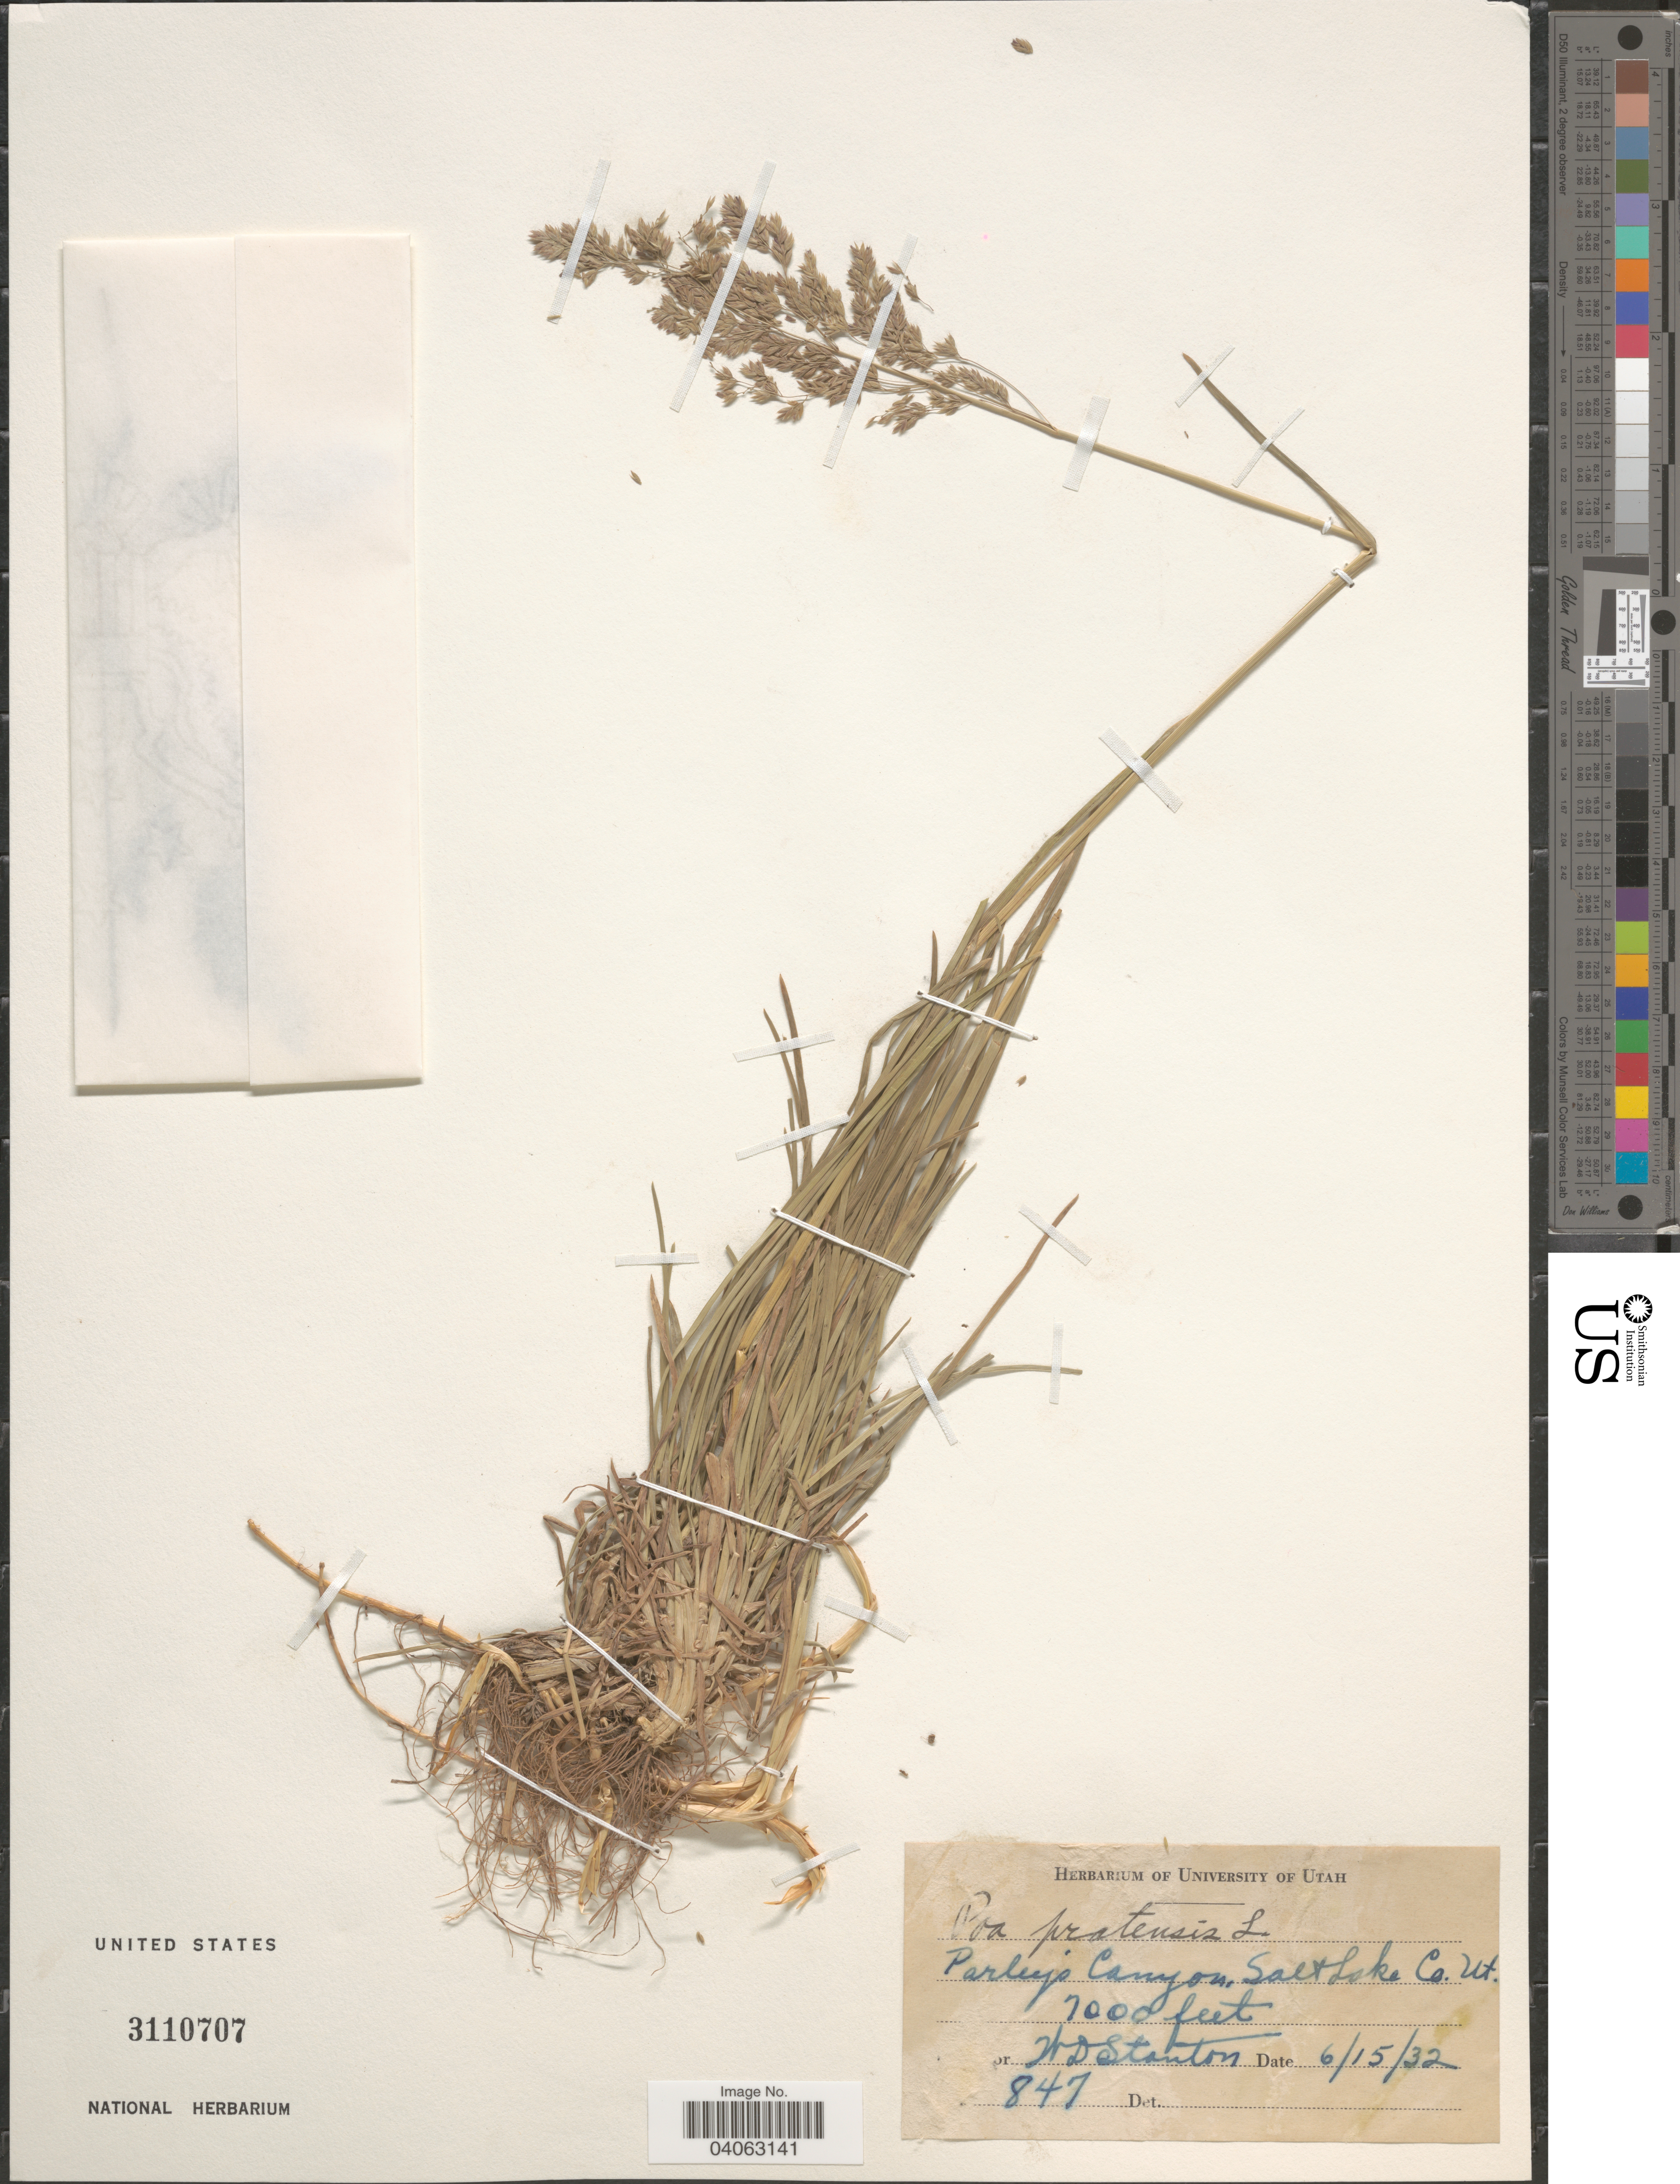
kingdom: Plantae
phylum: Tracheophyta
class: Liliopsida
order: Poales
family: Poaceae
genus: Poa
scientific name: Poa pratensis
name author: L.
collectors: W. Stanton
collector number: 847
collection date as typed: Transcribed d/m/y: 15/6/32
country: United States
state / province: Utah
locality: Parley's Canyon, Salt Lake Co.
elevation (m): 2134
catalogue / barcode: US 3110707